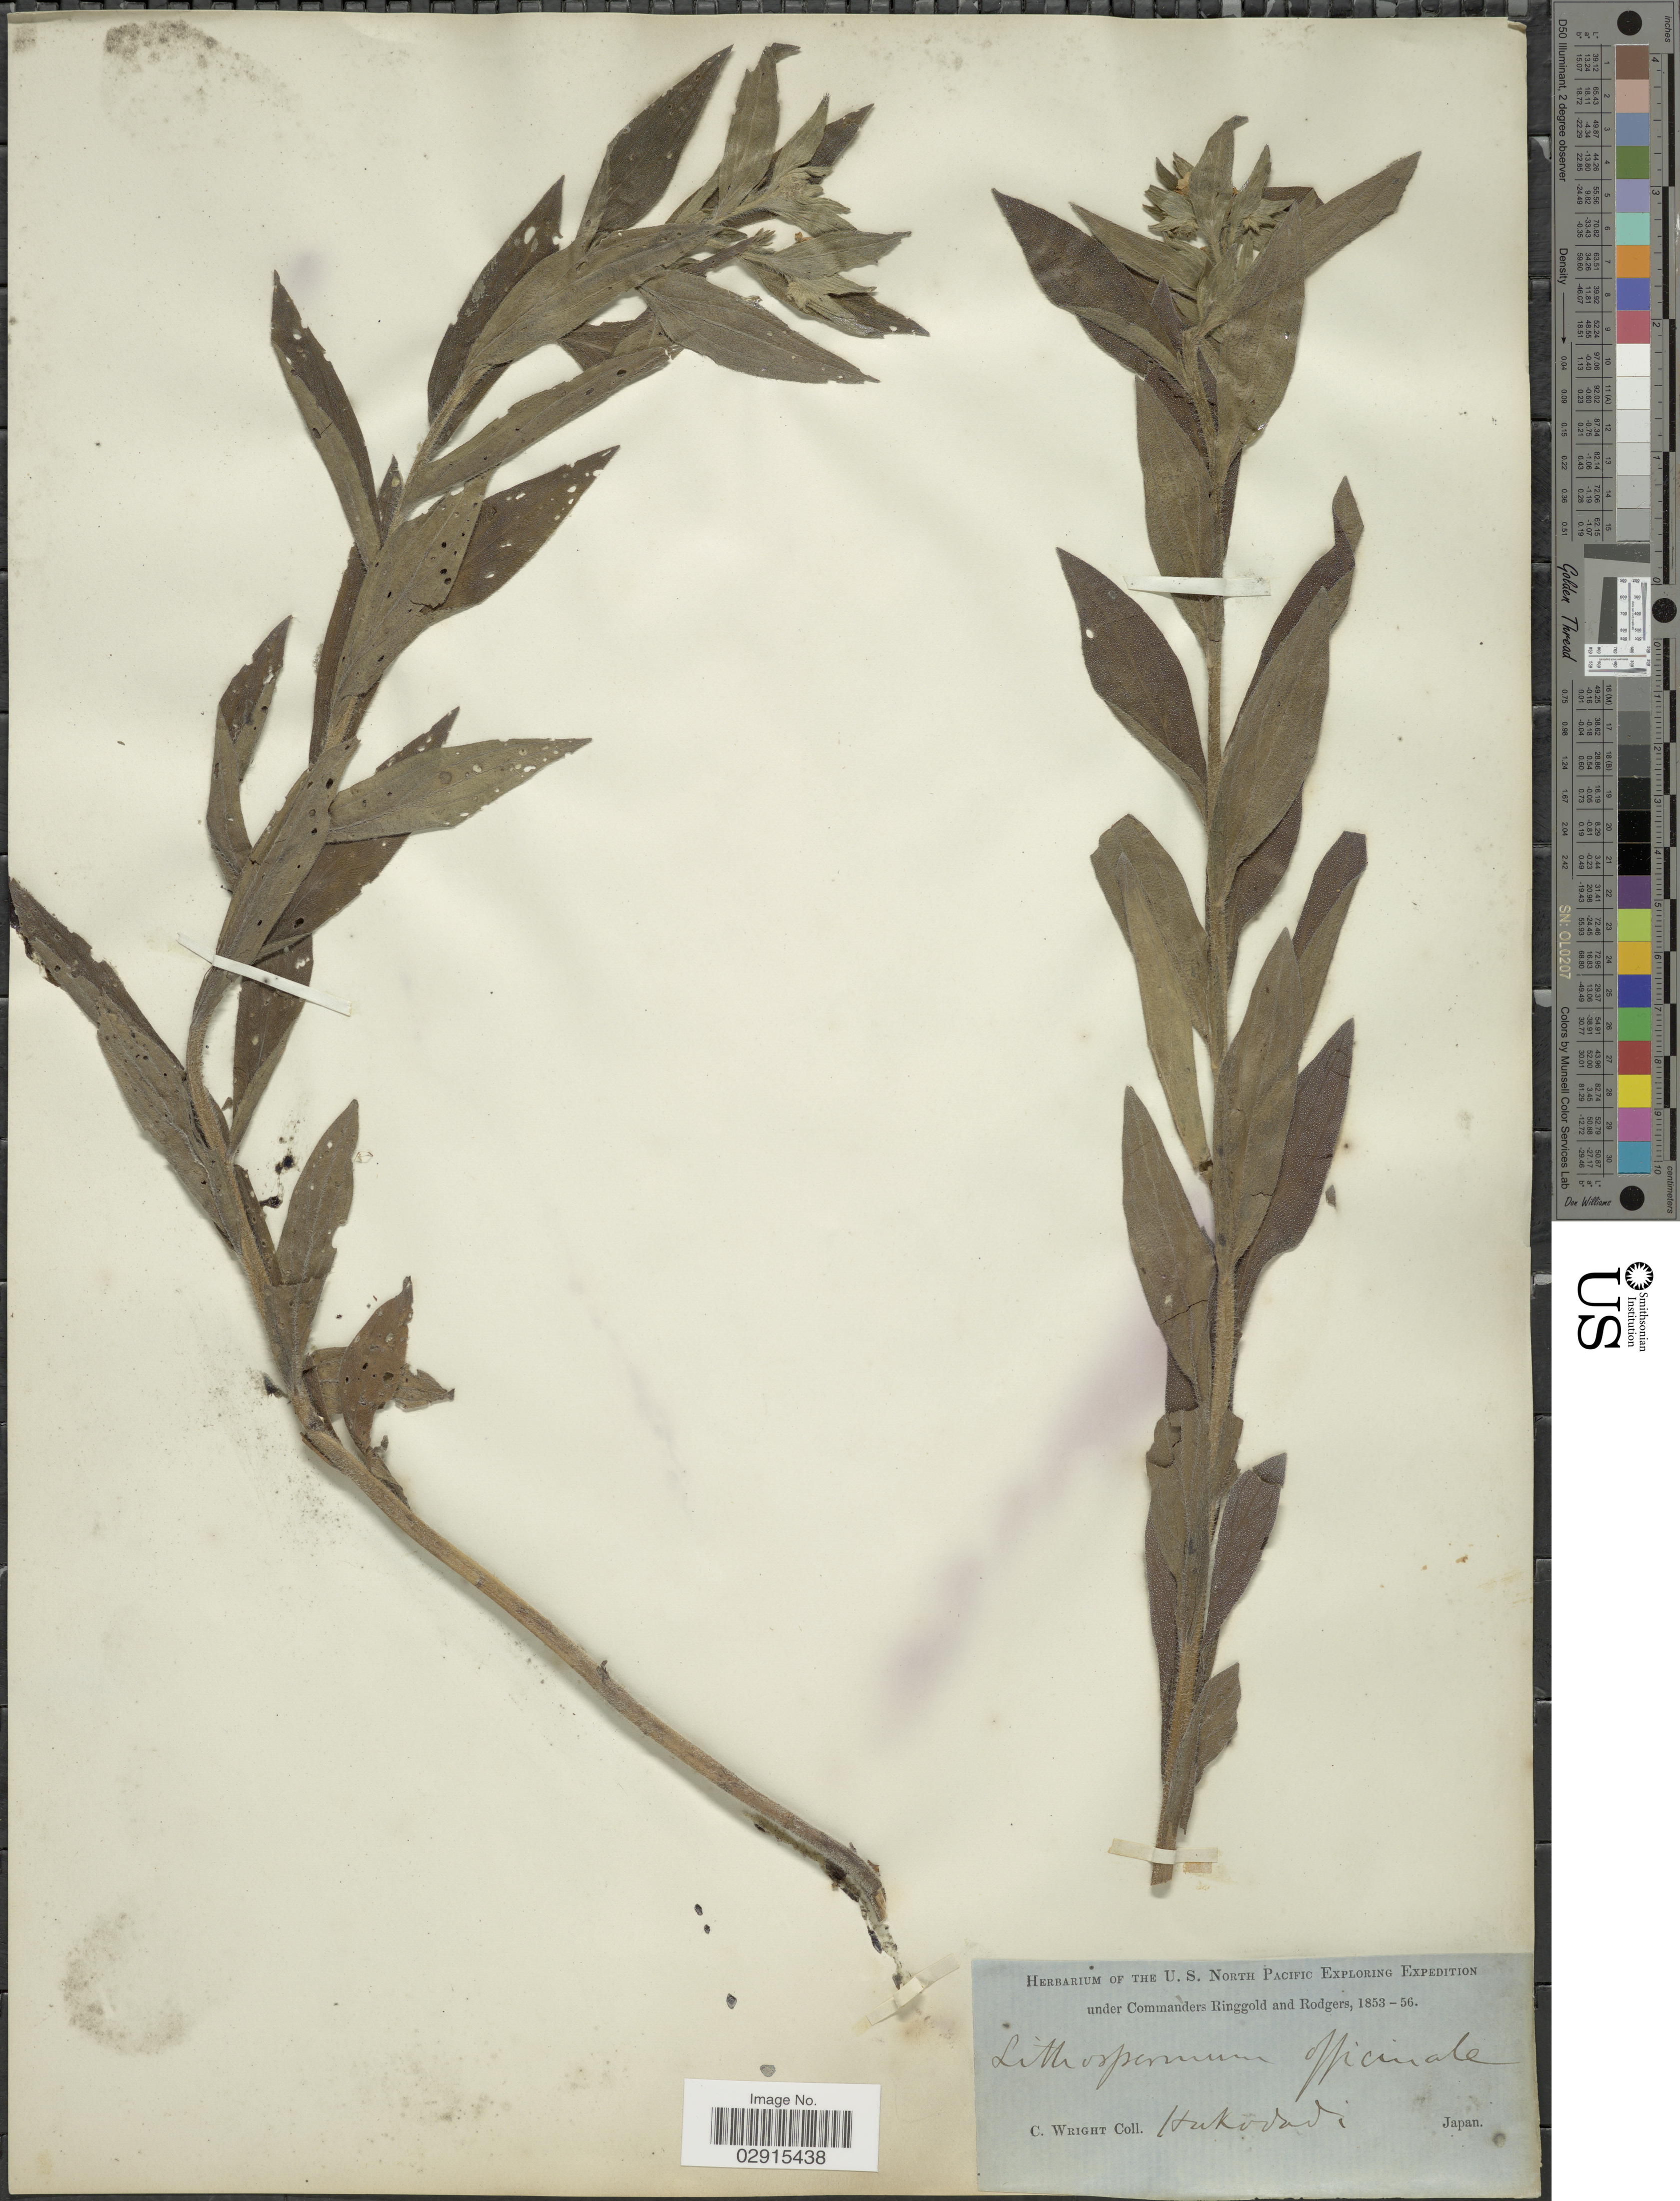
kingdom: Plantae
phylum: Tracheophyta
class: Magnoliopsida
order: Boraginales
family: Boraginaceae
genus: Lithospermum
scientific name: Lithospermum officinale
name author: L.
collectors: C. Wright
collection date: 1853/1856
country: Japan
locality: Hakodadi.